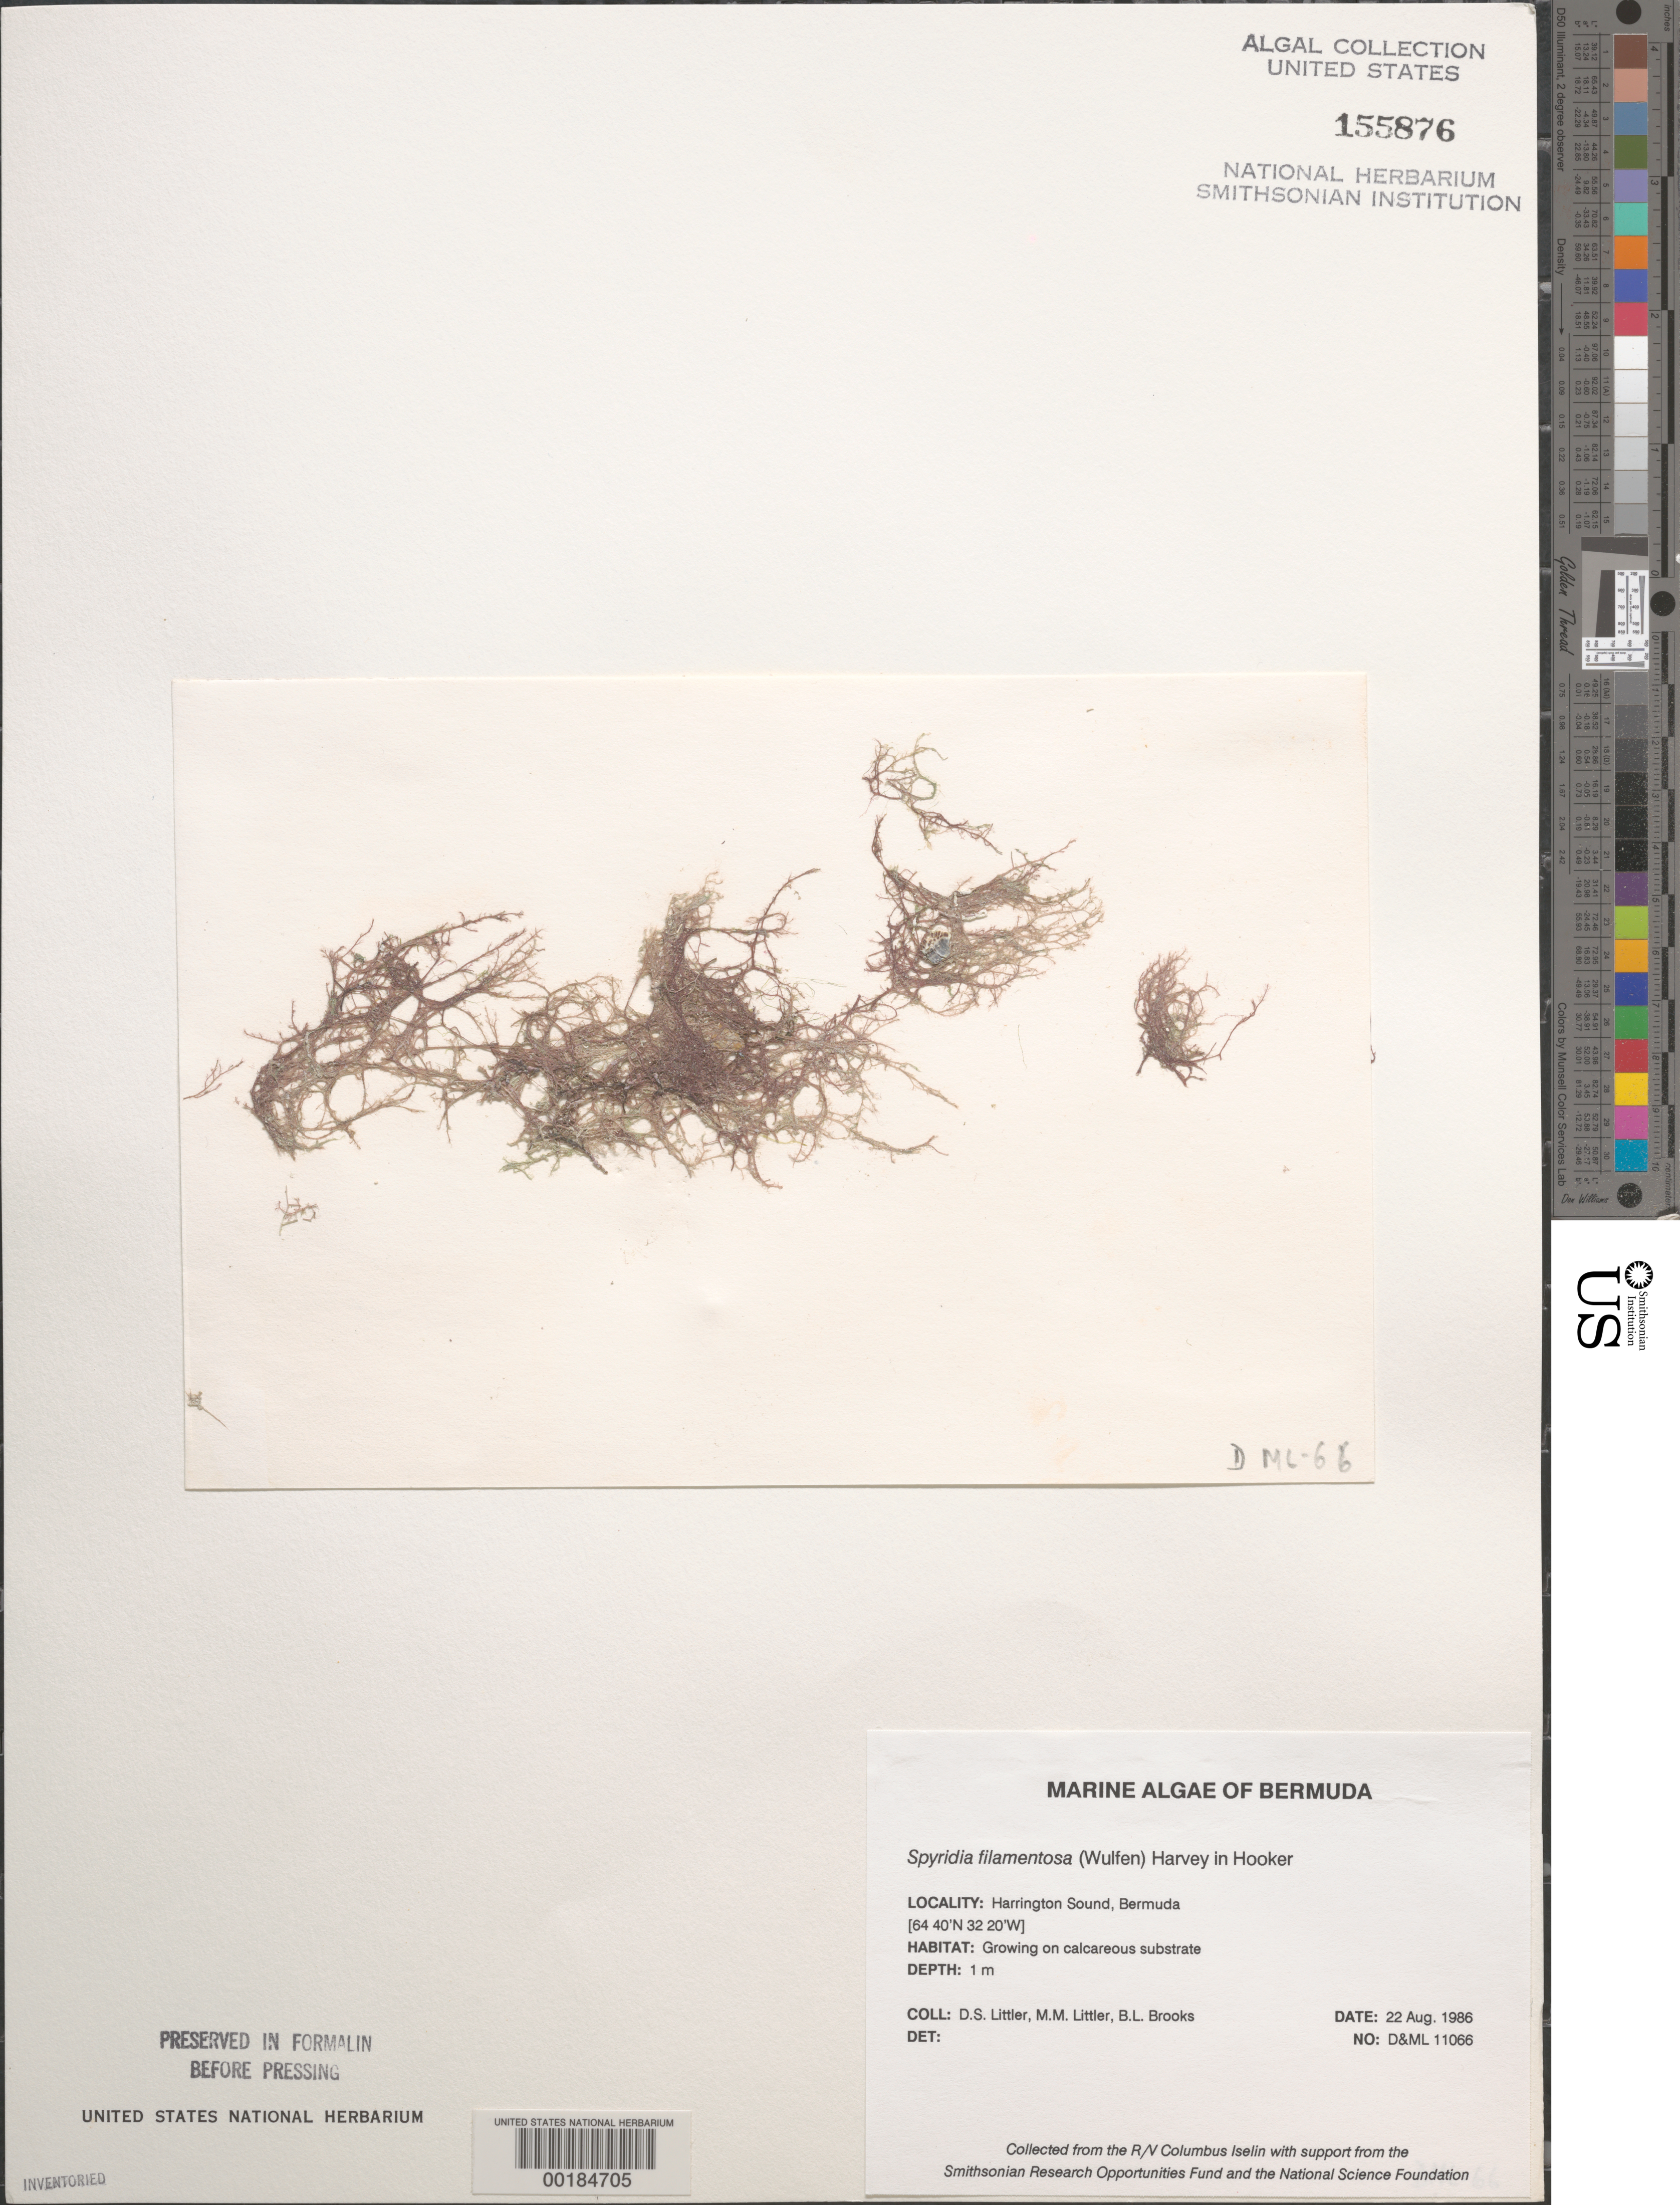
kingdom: Plantae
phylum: Rhodophyta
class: Florideophyceae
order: Ceramiales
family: Spyridiaceae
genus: Spyridia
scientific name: Spyridia filamentosa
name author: (Wulfen) Harv.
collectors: D. S. Littler, M. M. Littler & B. Brooks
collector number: D&ML 11066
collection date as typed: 22 Aug 1986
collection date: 1986-08-22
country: Bermuda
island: Bermuda Island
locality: Harrington Sound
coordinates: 32 20' N, 64 40' W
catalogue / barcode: US 155876